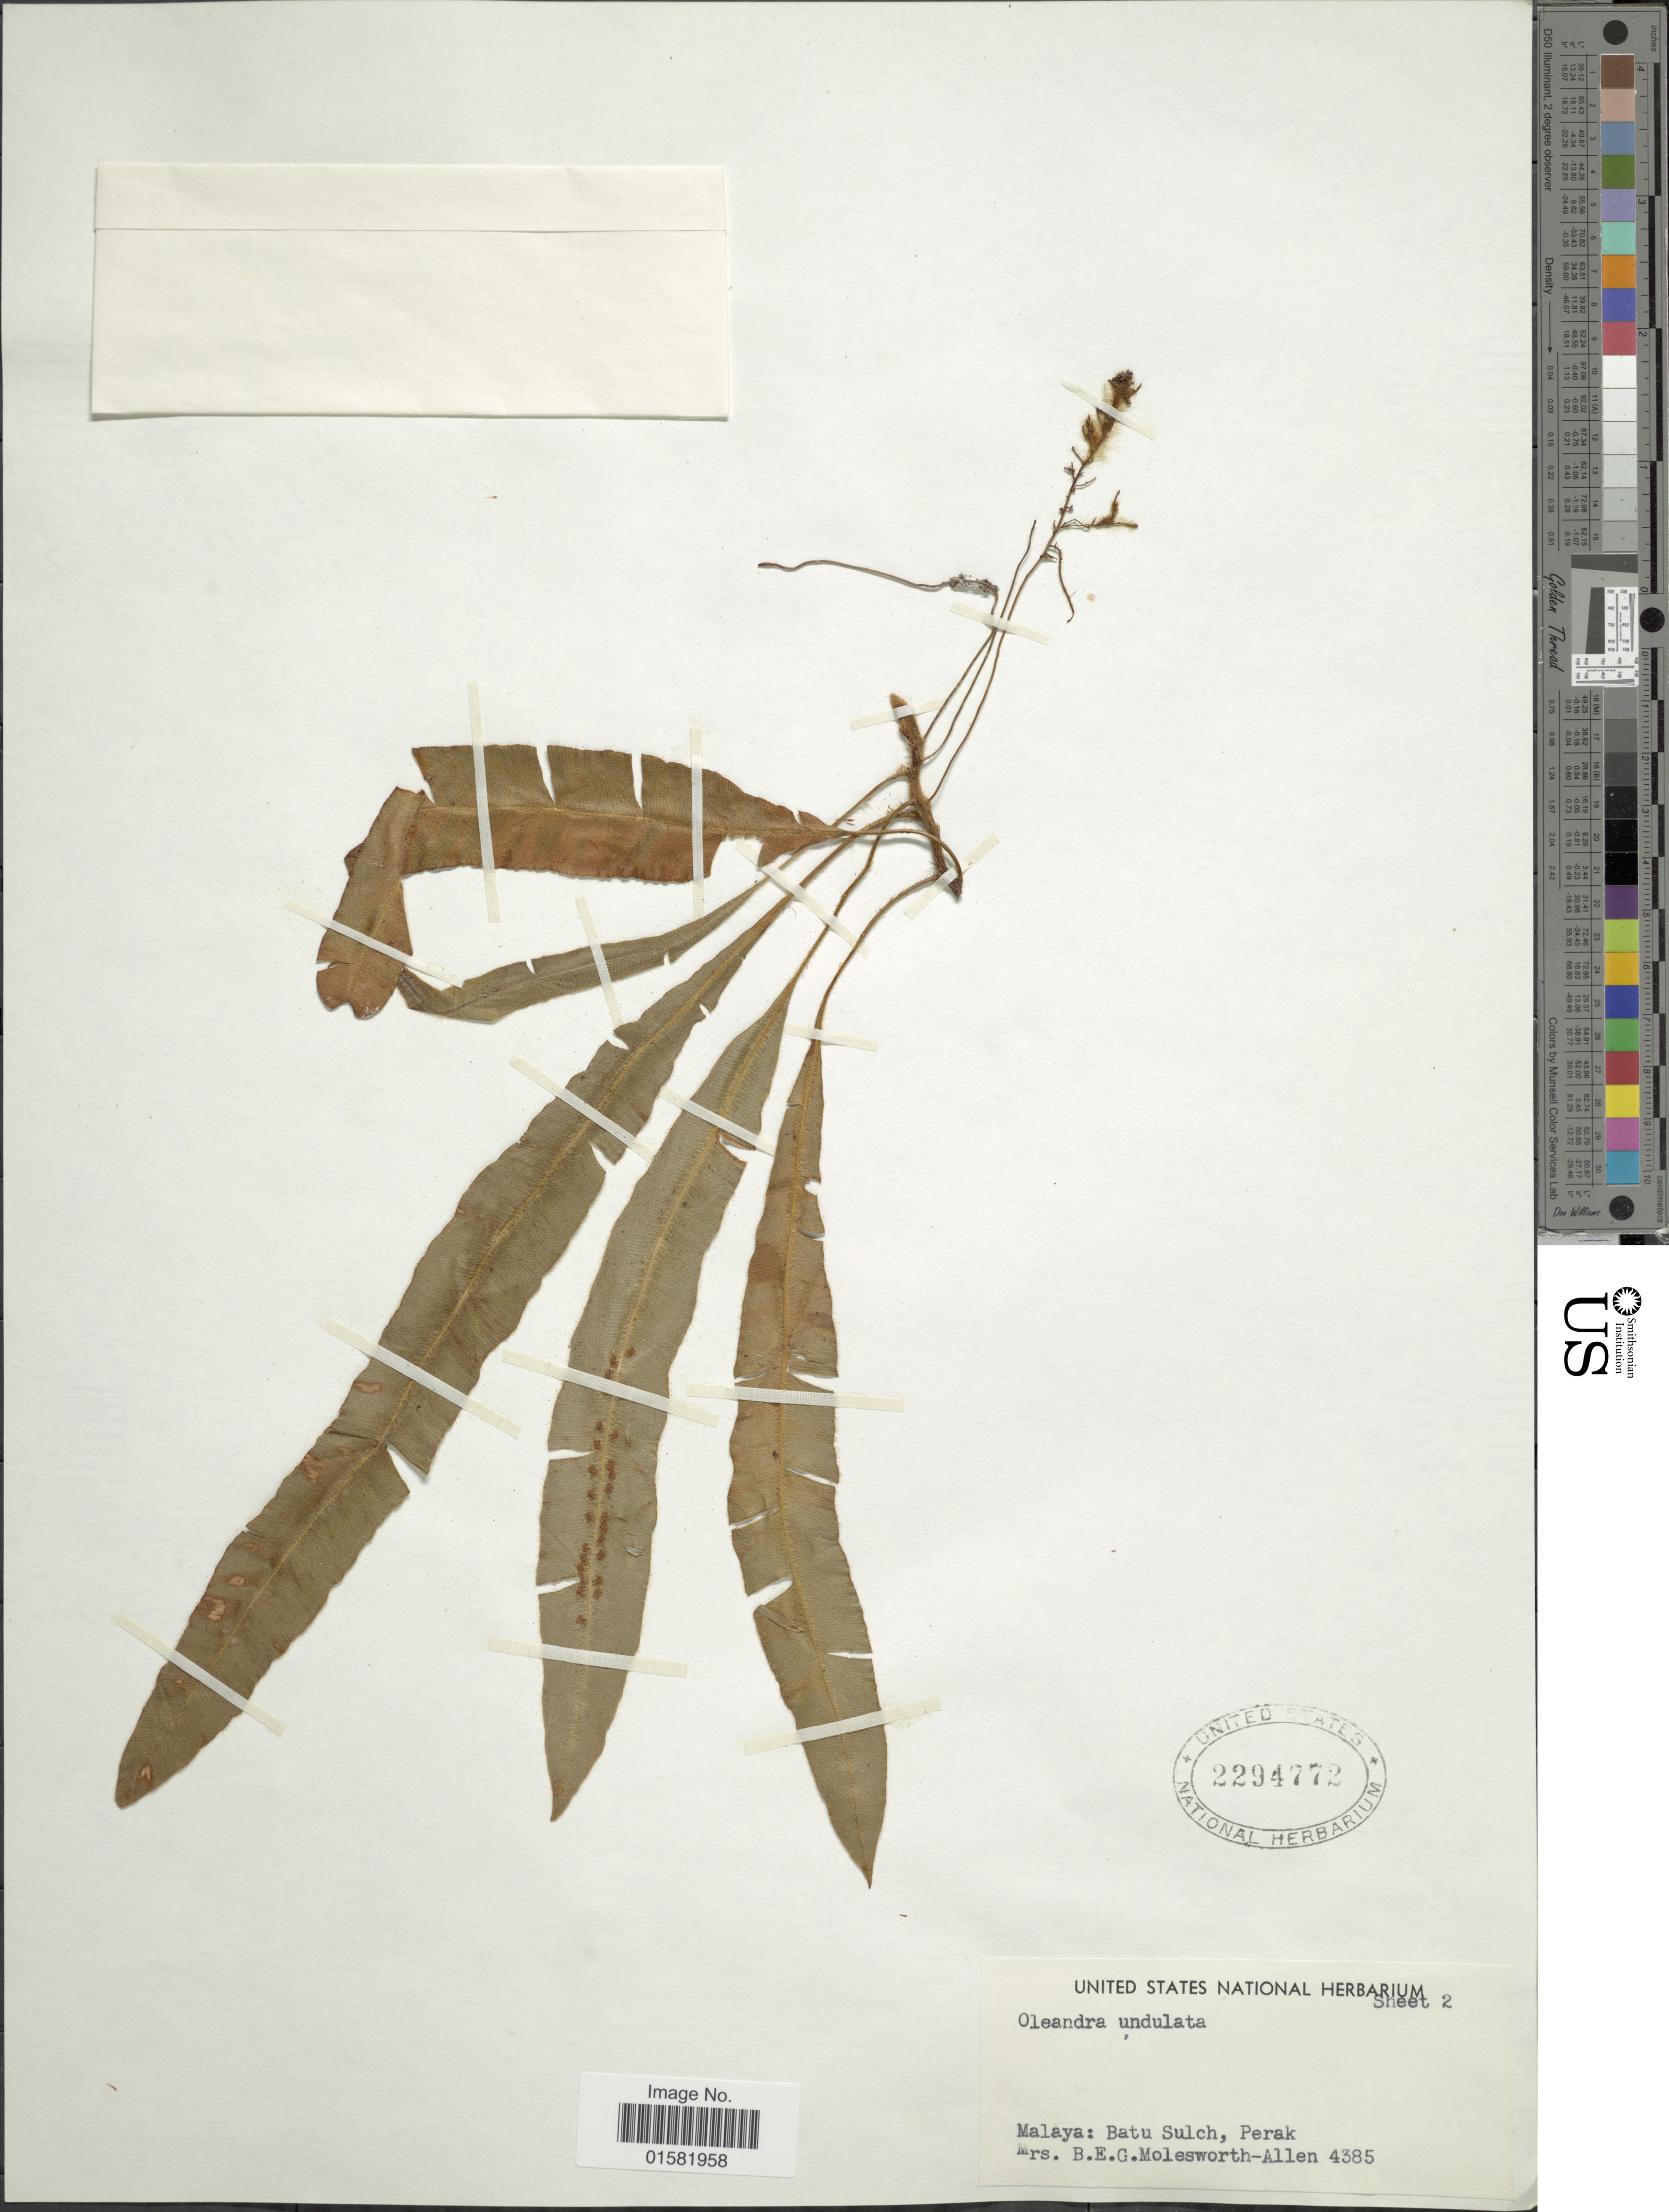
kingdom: Plantae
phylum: Tracheophyta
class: Polypodiopsida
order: Polypodiales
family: Oleandraceae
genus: Oleandra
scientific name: Oleandra undulata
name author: (Willd.) Ching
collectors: Mrs. B. E. G. Molesworth-Allen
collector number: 4385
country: Malaysia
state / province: Perak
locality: Malaya: Batu Sulch, Perak.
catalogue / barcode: US 2294772